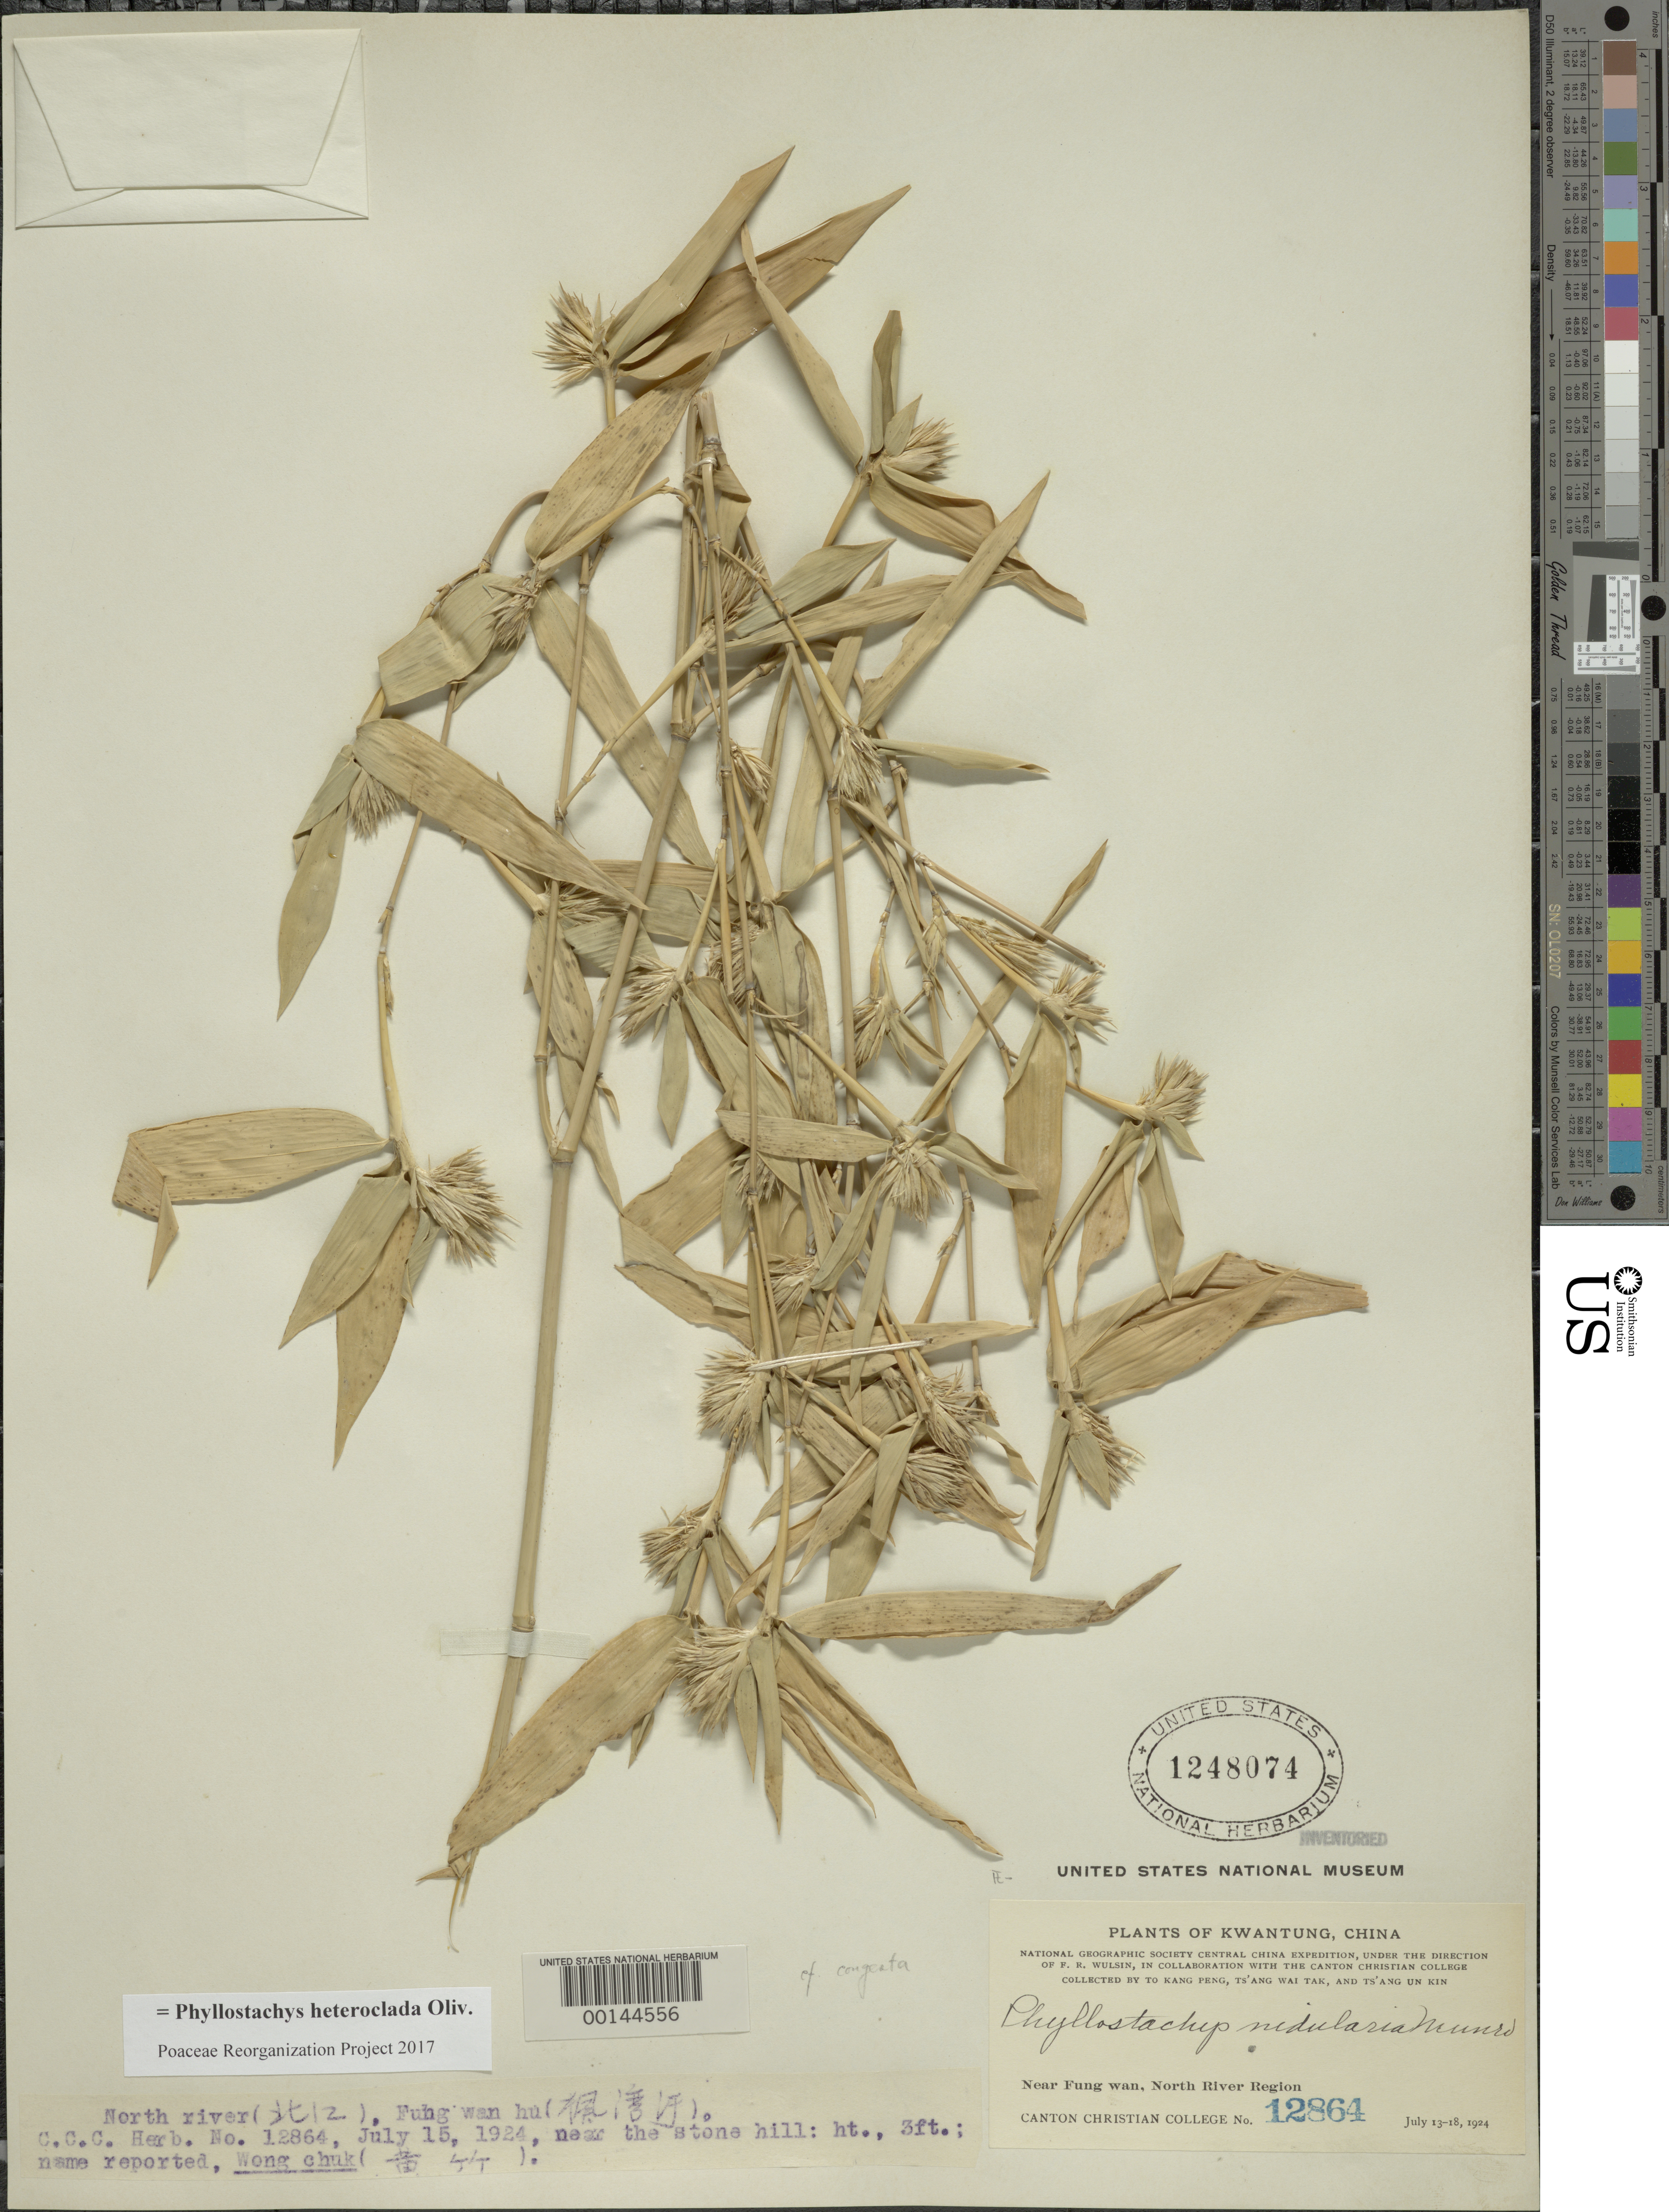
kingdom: Plantae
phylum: Tracheophyta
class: Liliopsida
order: Poales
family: Poaceae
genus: Phyllostachys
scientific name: Phyllostachys heteroclada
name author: Oliv.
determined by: Poaceae Reorganization Project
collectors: W. T. Tsang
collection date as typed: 15 Jul 1924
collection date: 1924-07-15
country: China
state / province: Guangdong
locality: Fung wan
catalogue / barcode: US 1248074